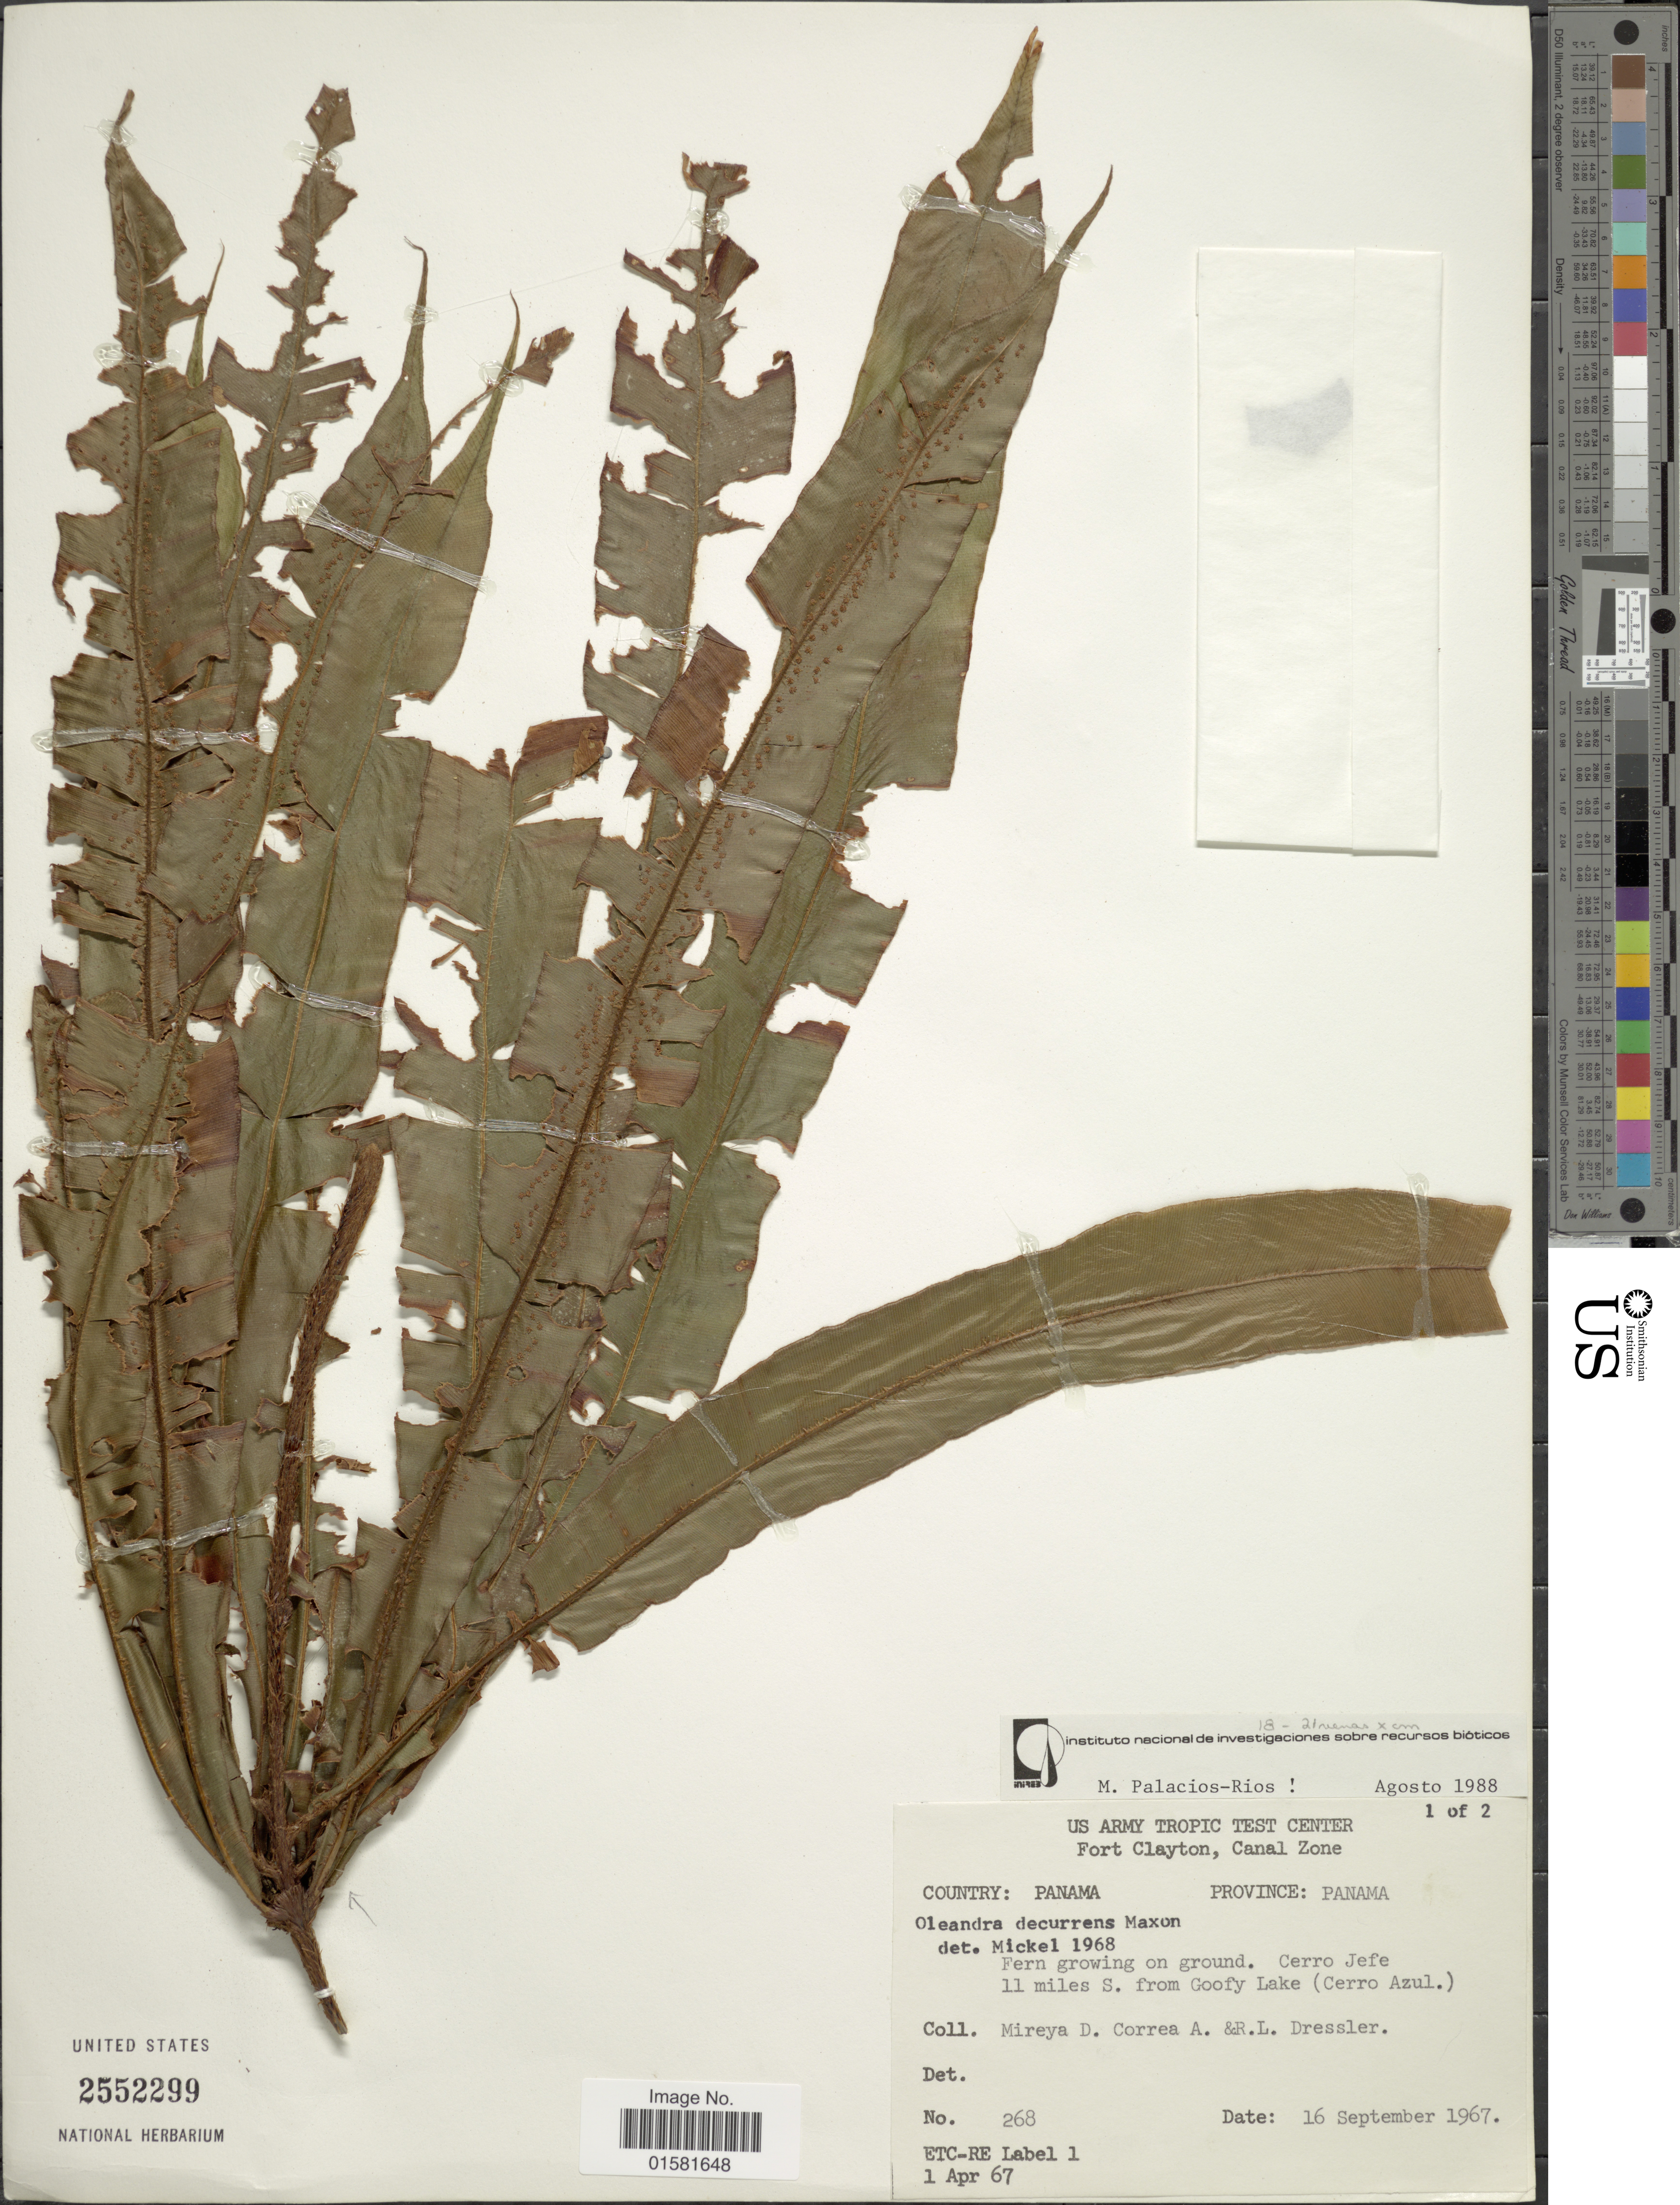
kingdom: Plantae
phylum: Tracheophyta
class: Polypodiopsida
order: Polypodiales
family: Oleandraceae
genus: Oleandra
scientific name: Oleandra decurrens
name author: Maxon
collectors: M. D. Corrêa-A. & R. Dressler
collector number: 268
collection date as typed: Transcribed d/m/y: 1/4/67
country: Panama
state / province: Panamá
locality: Panama, cerro jefe 11 miles S. from Goofy Lake( Cerro Azul.)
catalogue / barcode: US 2552299